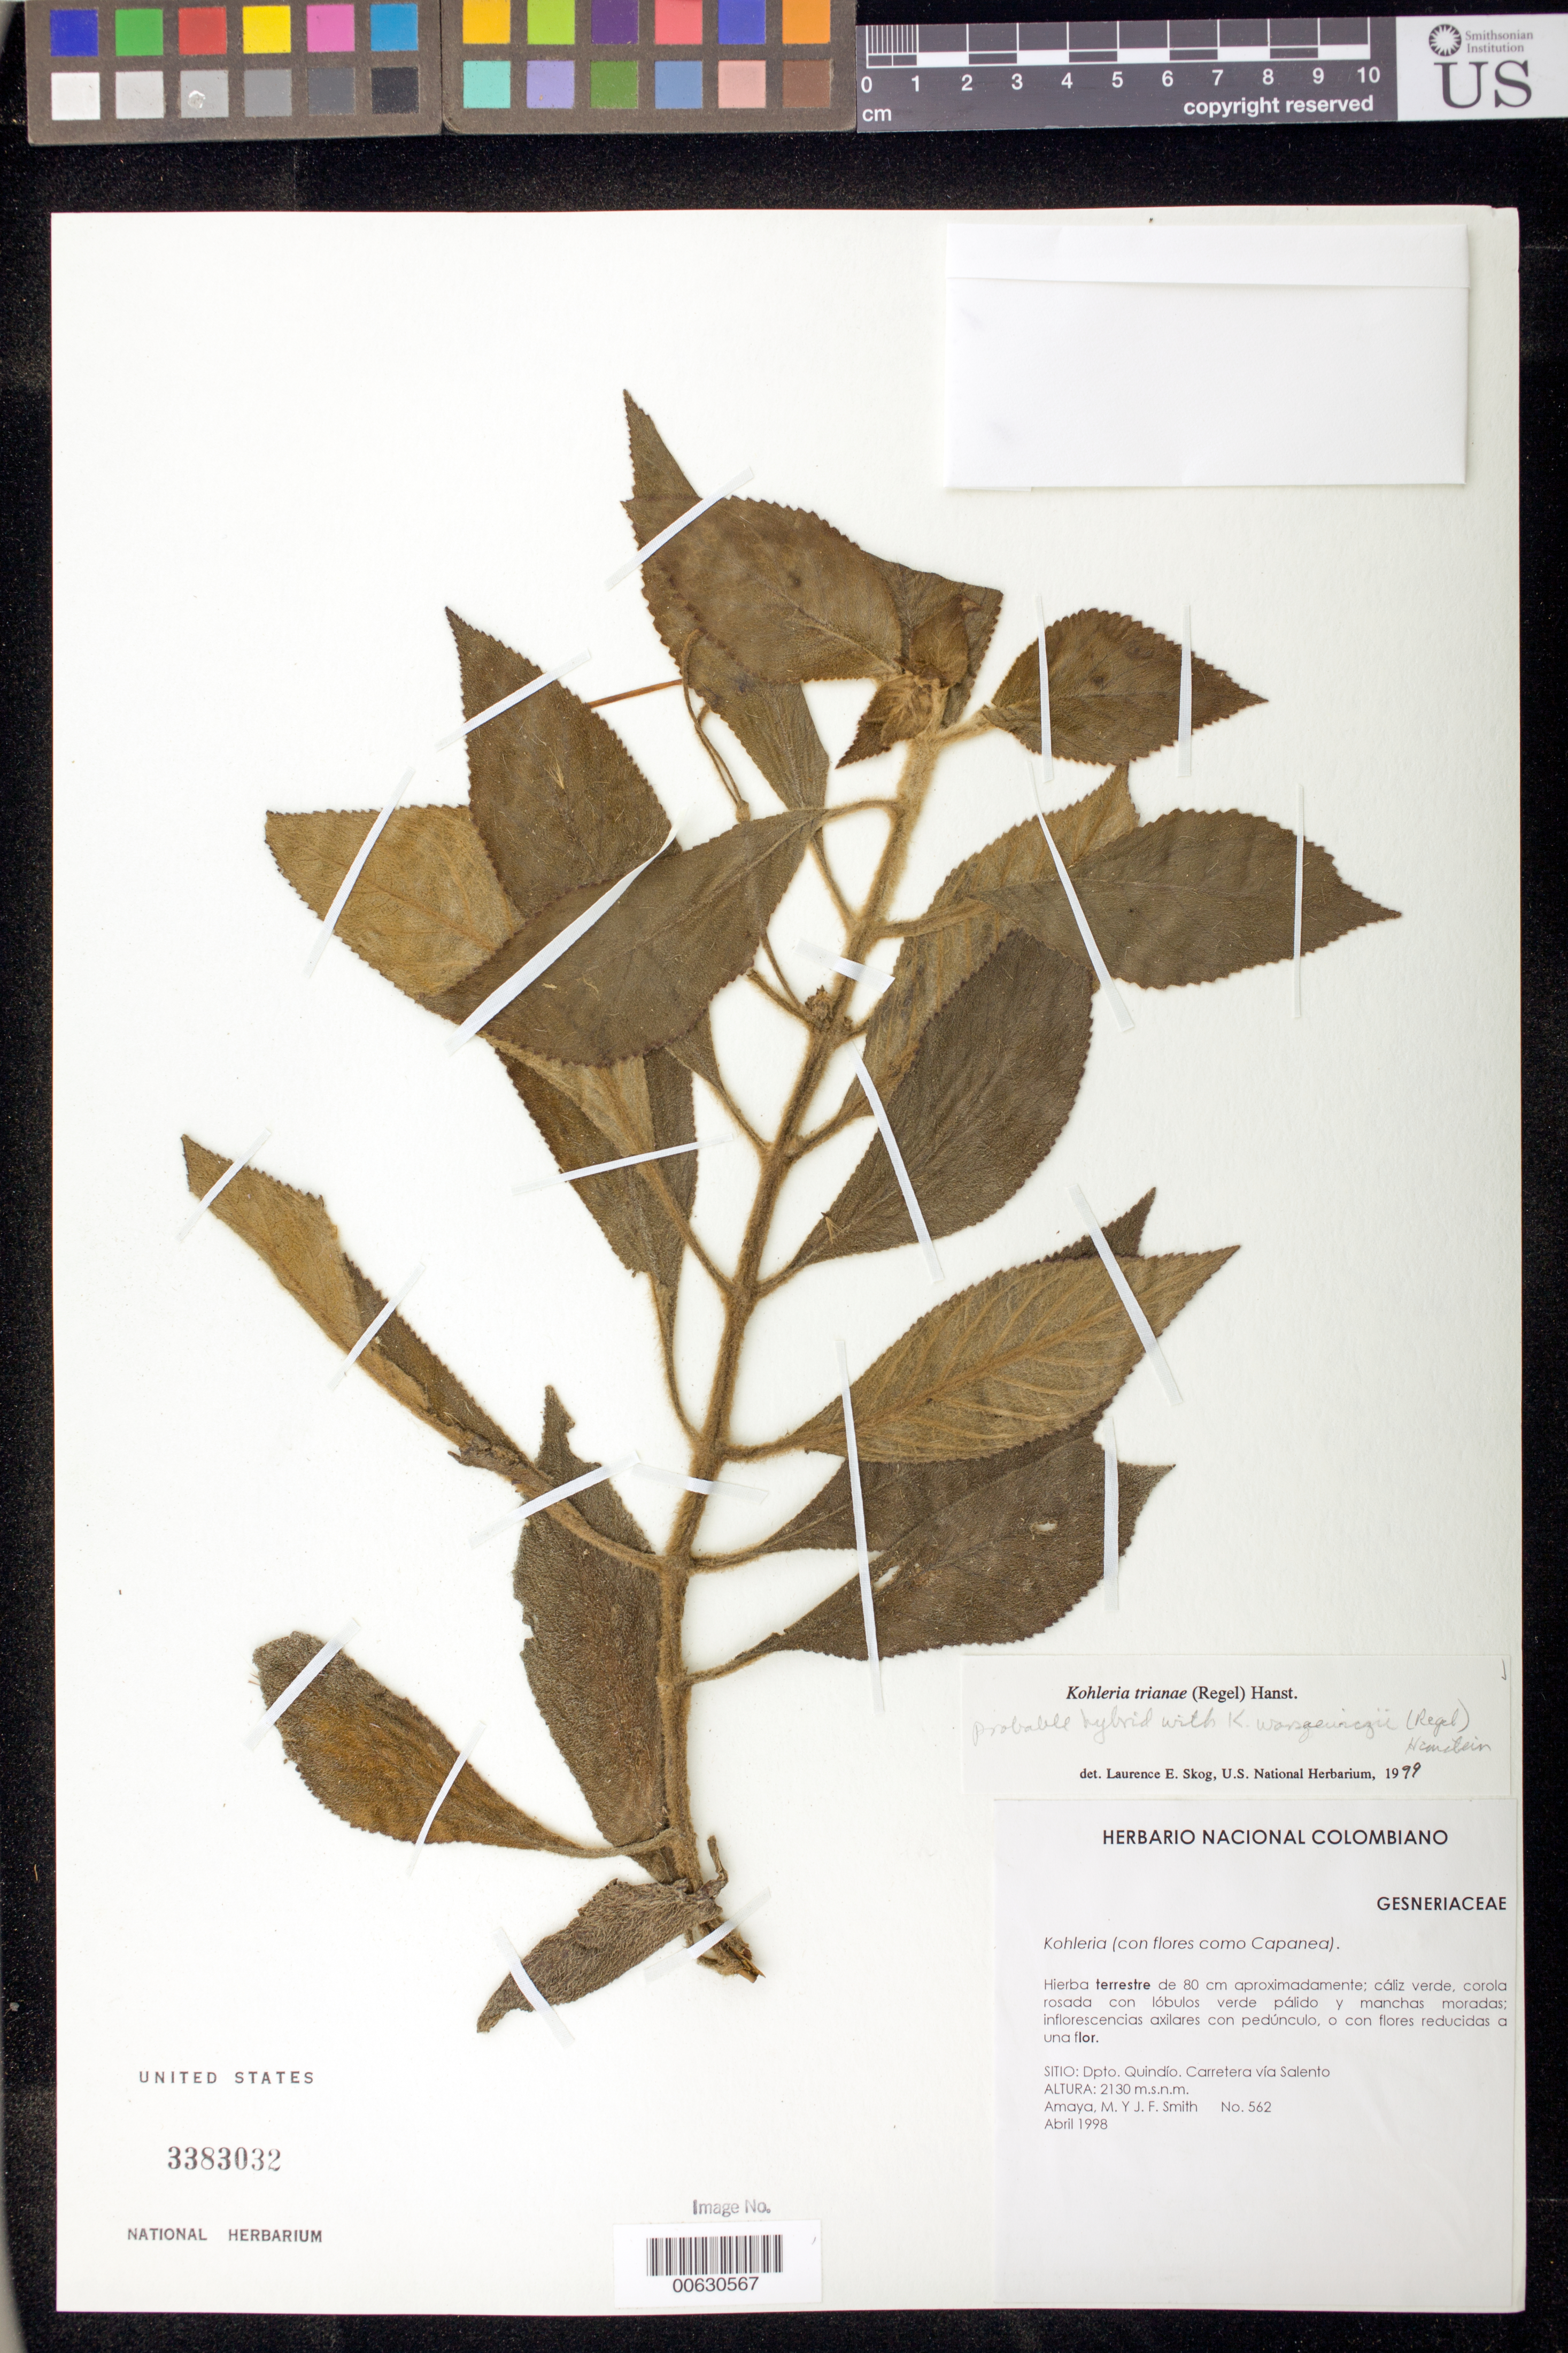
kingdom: Plantae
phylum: Tracheophyta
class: Magnoliopsida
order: Lamiales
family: Gesneriaceae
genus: Kohleria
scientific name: Kohleria hybrid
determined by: Skog, Laurence E.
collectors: M. Amaya & J. F. Smith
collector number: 562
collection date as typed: Apr 1998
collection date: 1998-04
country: Colombia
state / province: Quindío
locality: Carretera vía Salento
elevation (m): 2130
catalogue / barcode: US 3383032